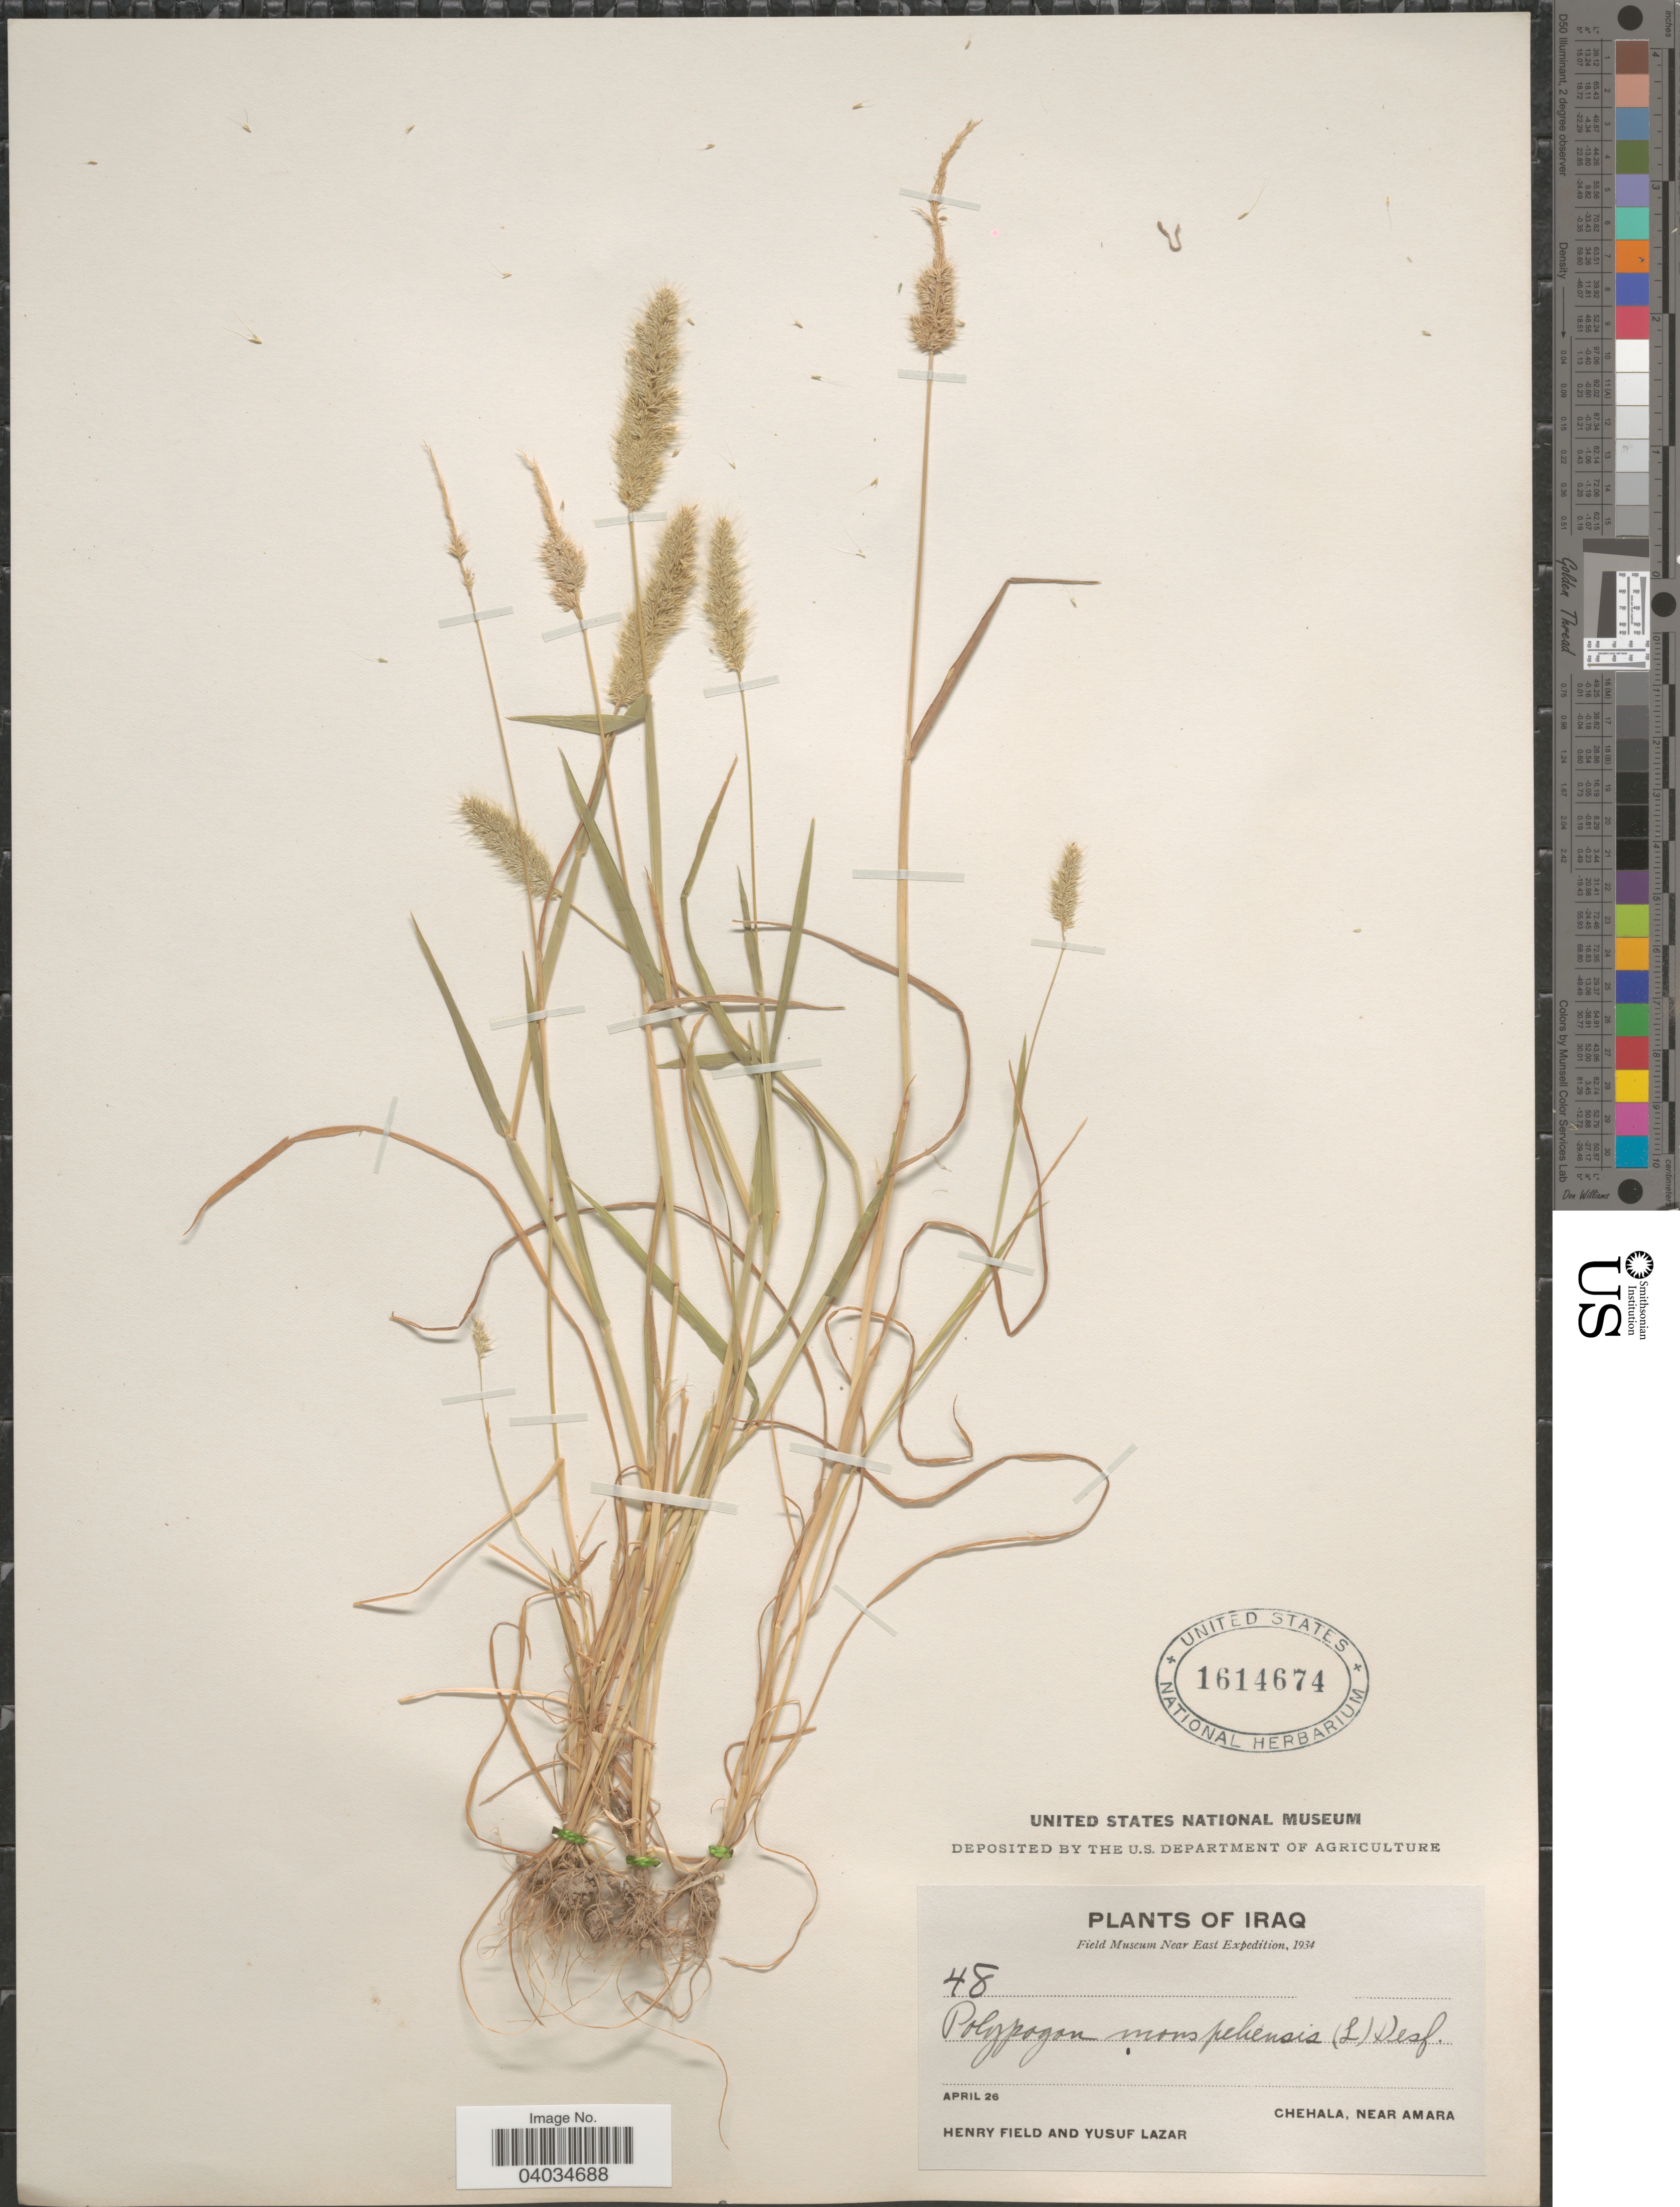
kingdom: Plantae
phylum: Tracheophyta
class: Liliopsida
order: Poales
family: Poaceae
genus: Polypogon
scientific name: Polypogon monspeliensis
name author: (L.) Desf.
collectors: H. Field & Y. Lazar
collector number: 48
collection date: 1934-04-26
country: Iraq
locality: Chehala, near Amara.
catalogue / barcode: US 1614674